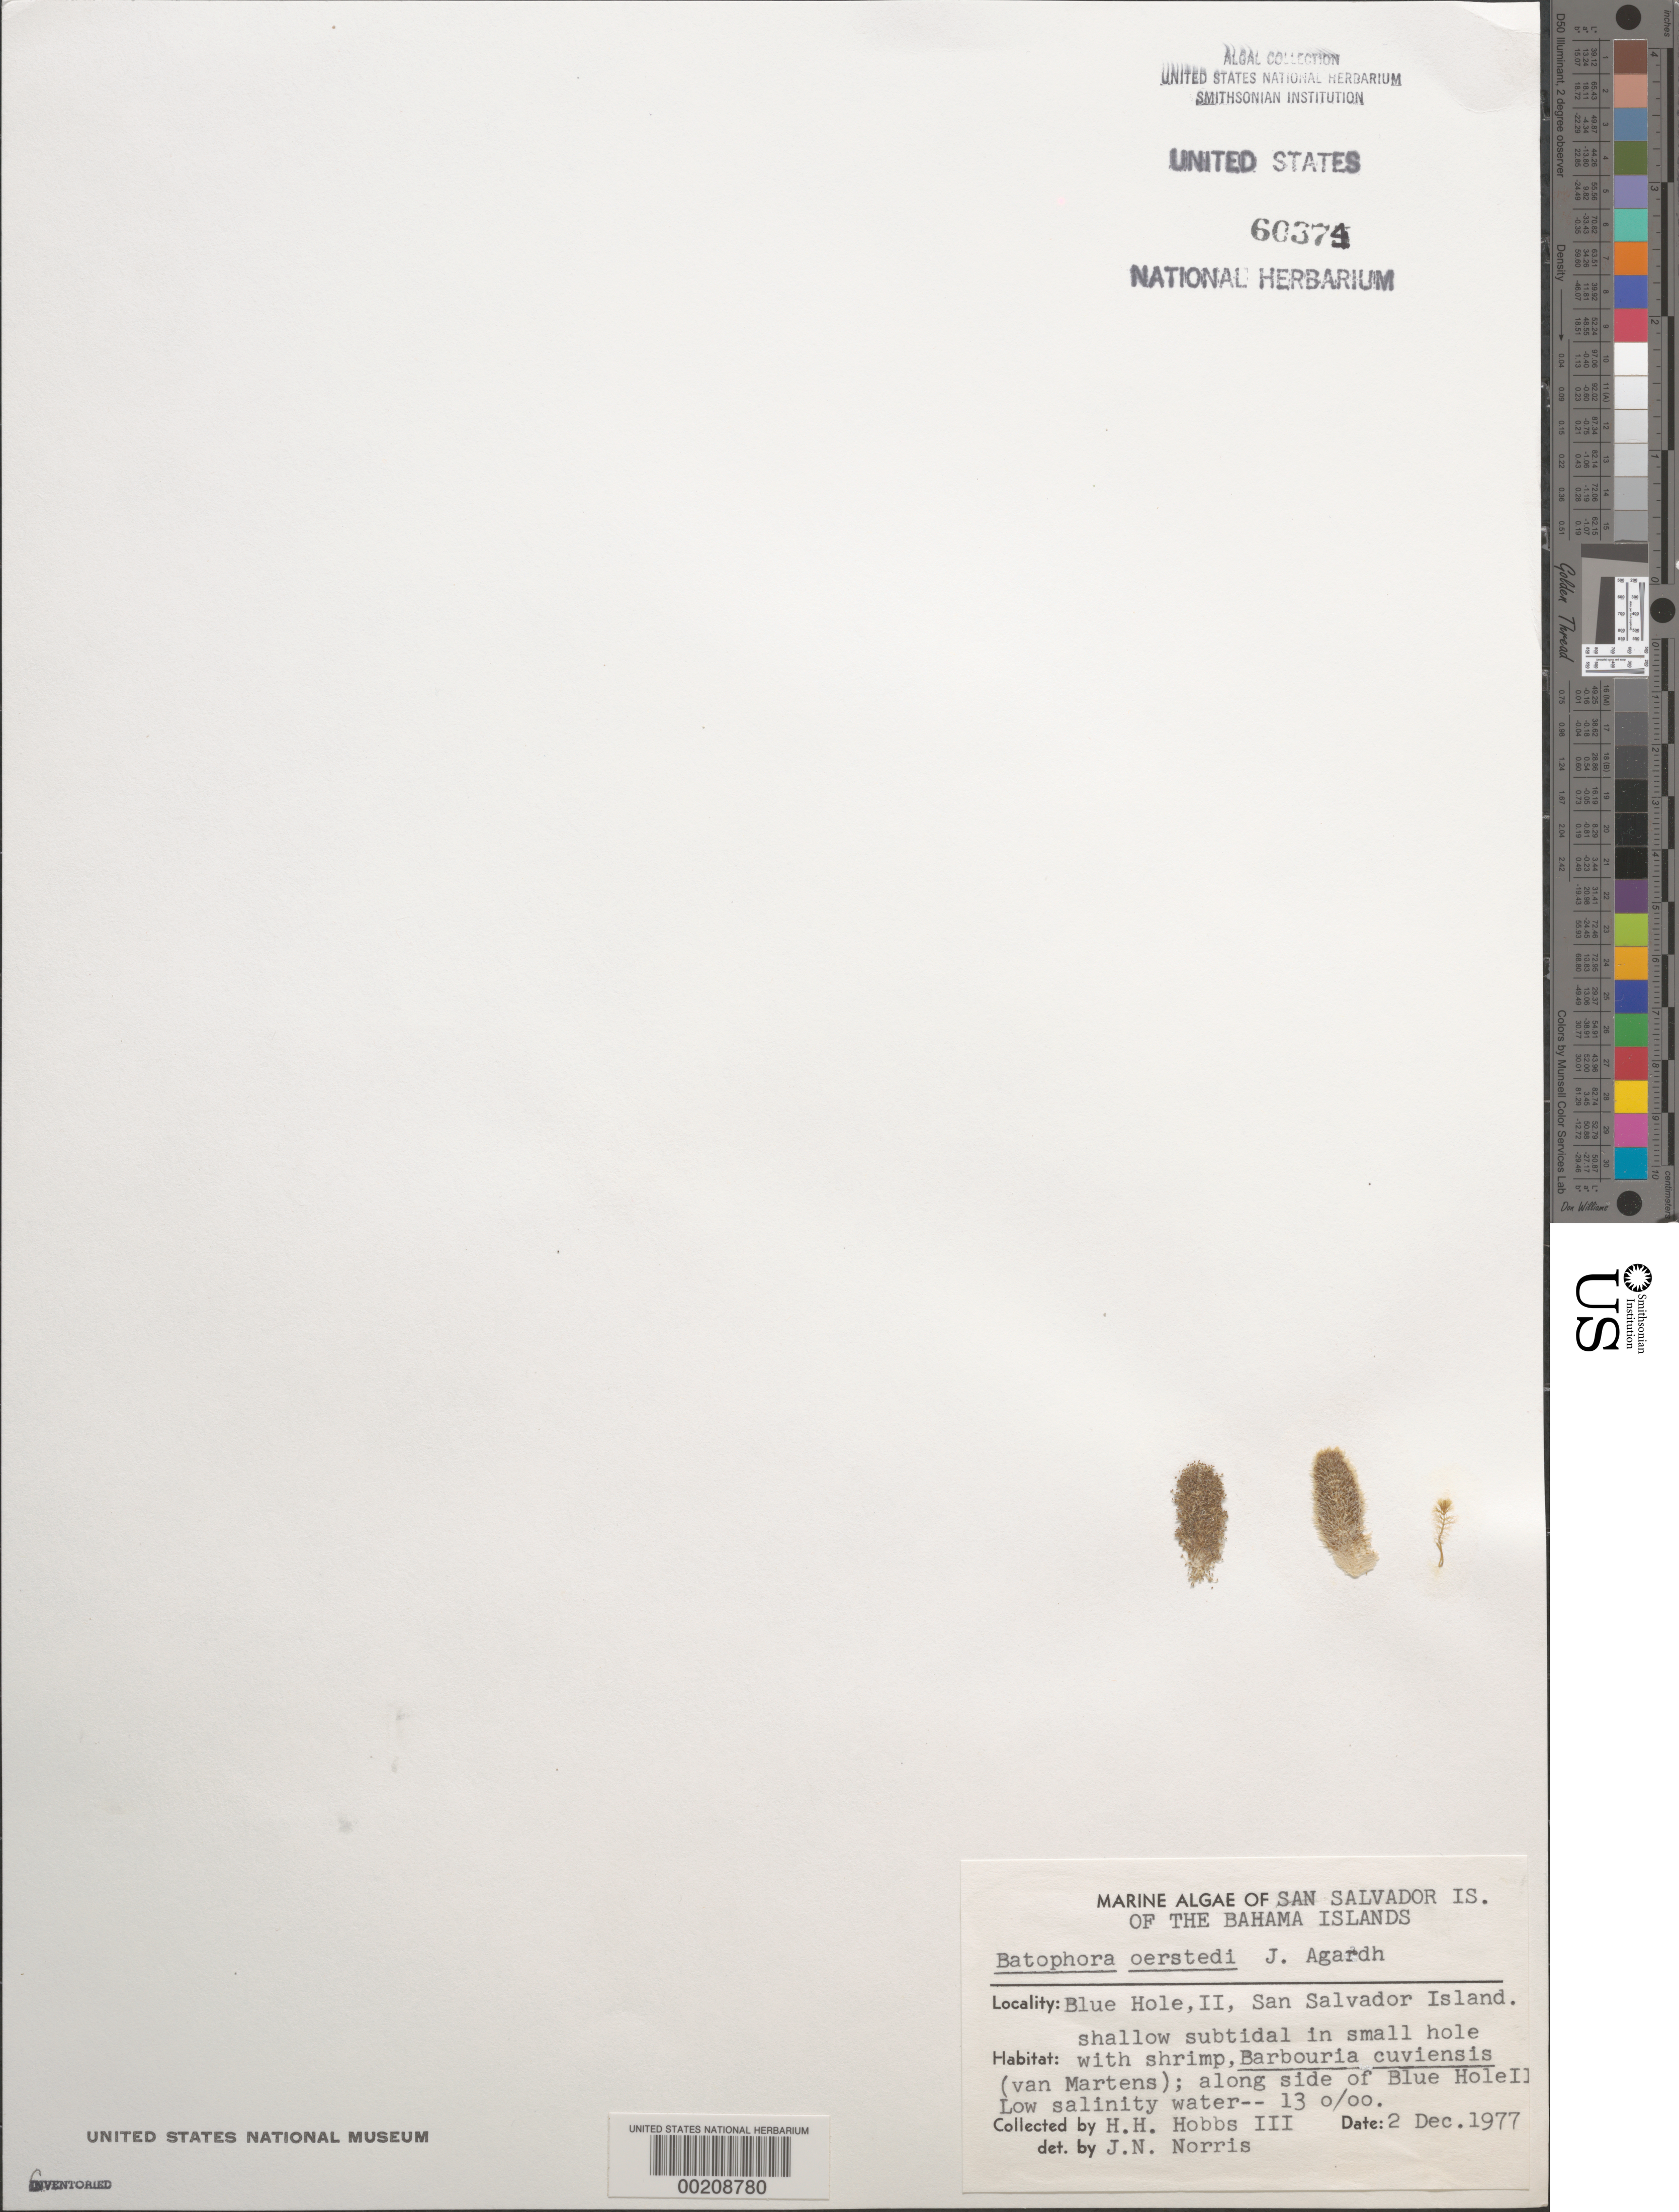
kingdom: Plantae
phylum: Chlorophyta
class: Ulvophyceae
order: Dasycladales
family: Dasycladaceae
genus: Batophora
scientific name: Batophora oerstedii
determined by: Norris, James N.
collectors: H. Hobbs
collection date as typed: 02 Dec 1977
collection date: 1977-12-02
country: Bahamas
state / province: San Salvador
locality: Blue hotel ii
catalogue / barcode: US 60374